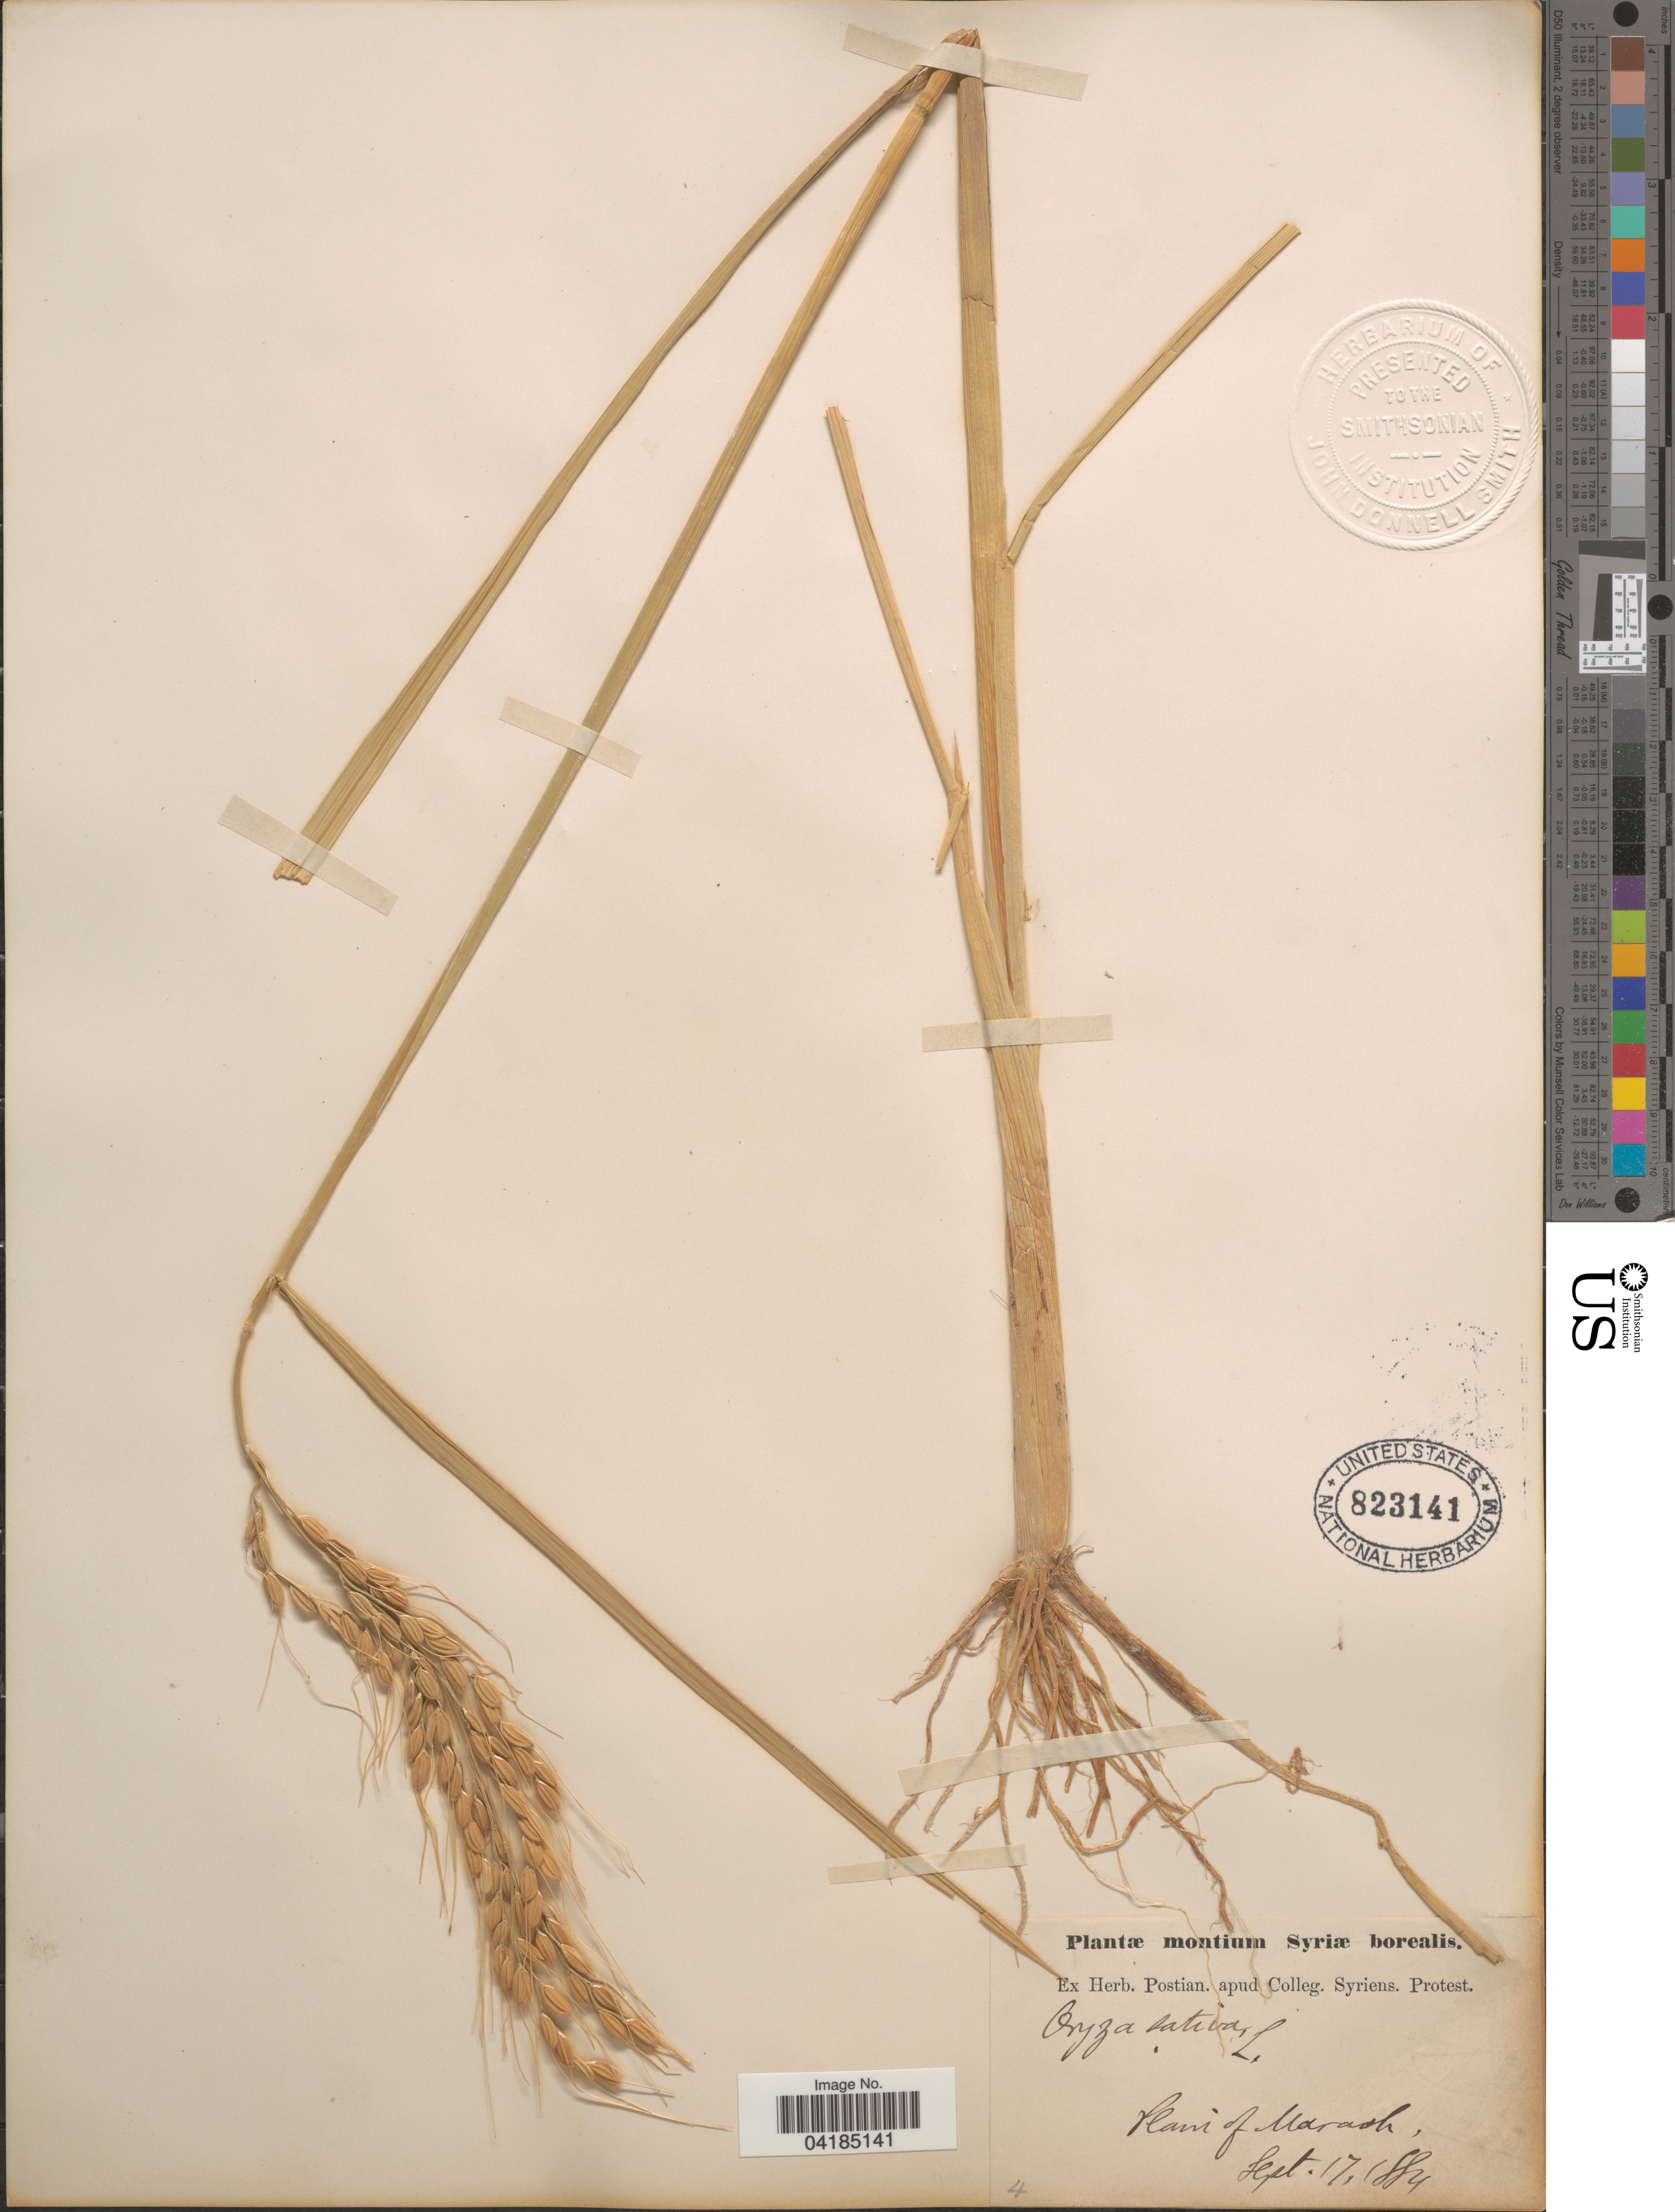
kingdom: Plantae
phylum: Tracheophyta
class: Liliopsida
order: Poales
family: Poaceae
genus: Oryza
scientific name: Oryza sativa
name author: L.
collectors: ex herb. Postian. apud Colleg. Syriens. Protest. USE "Fannie P. A. Shepard" (10308853) AS PRIMARY COLLECTOR INSTEAD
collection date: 1884-09-17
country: Syria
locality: Syriæ boraelis. Plain of Marash.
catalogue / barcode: US 823141